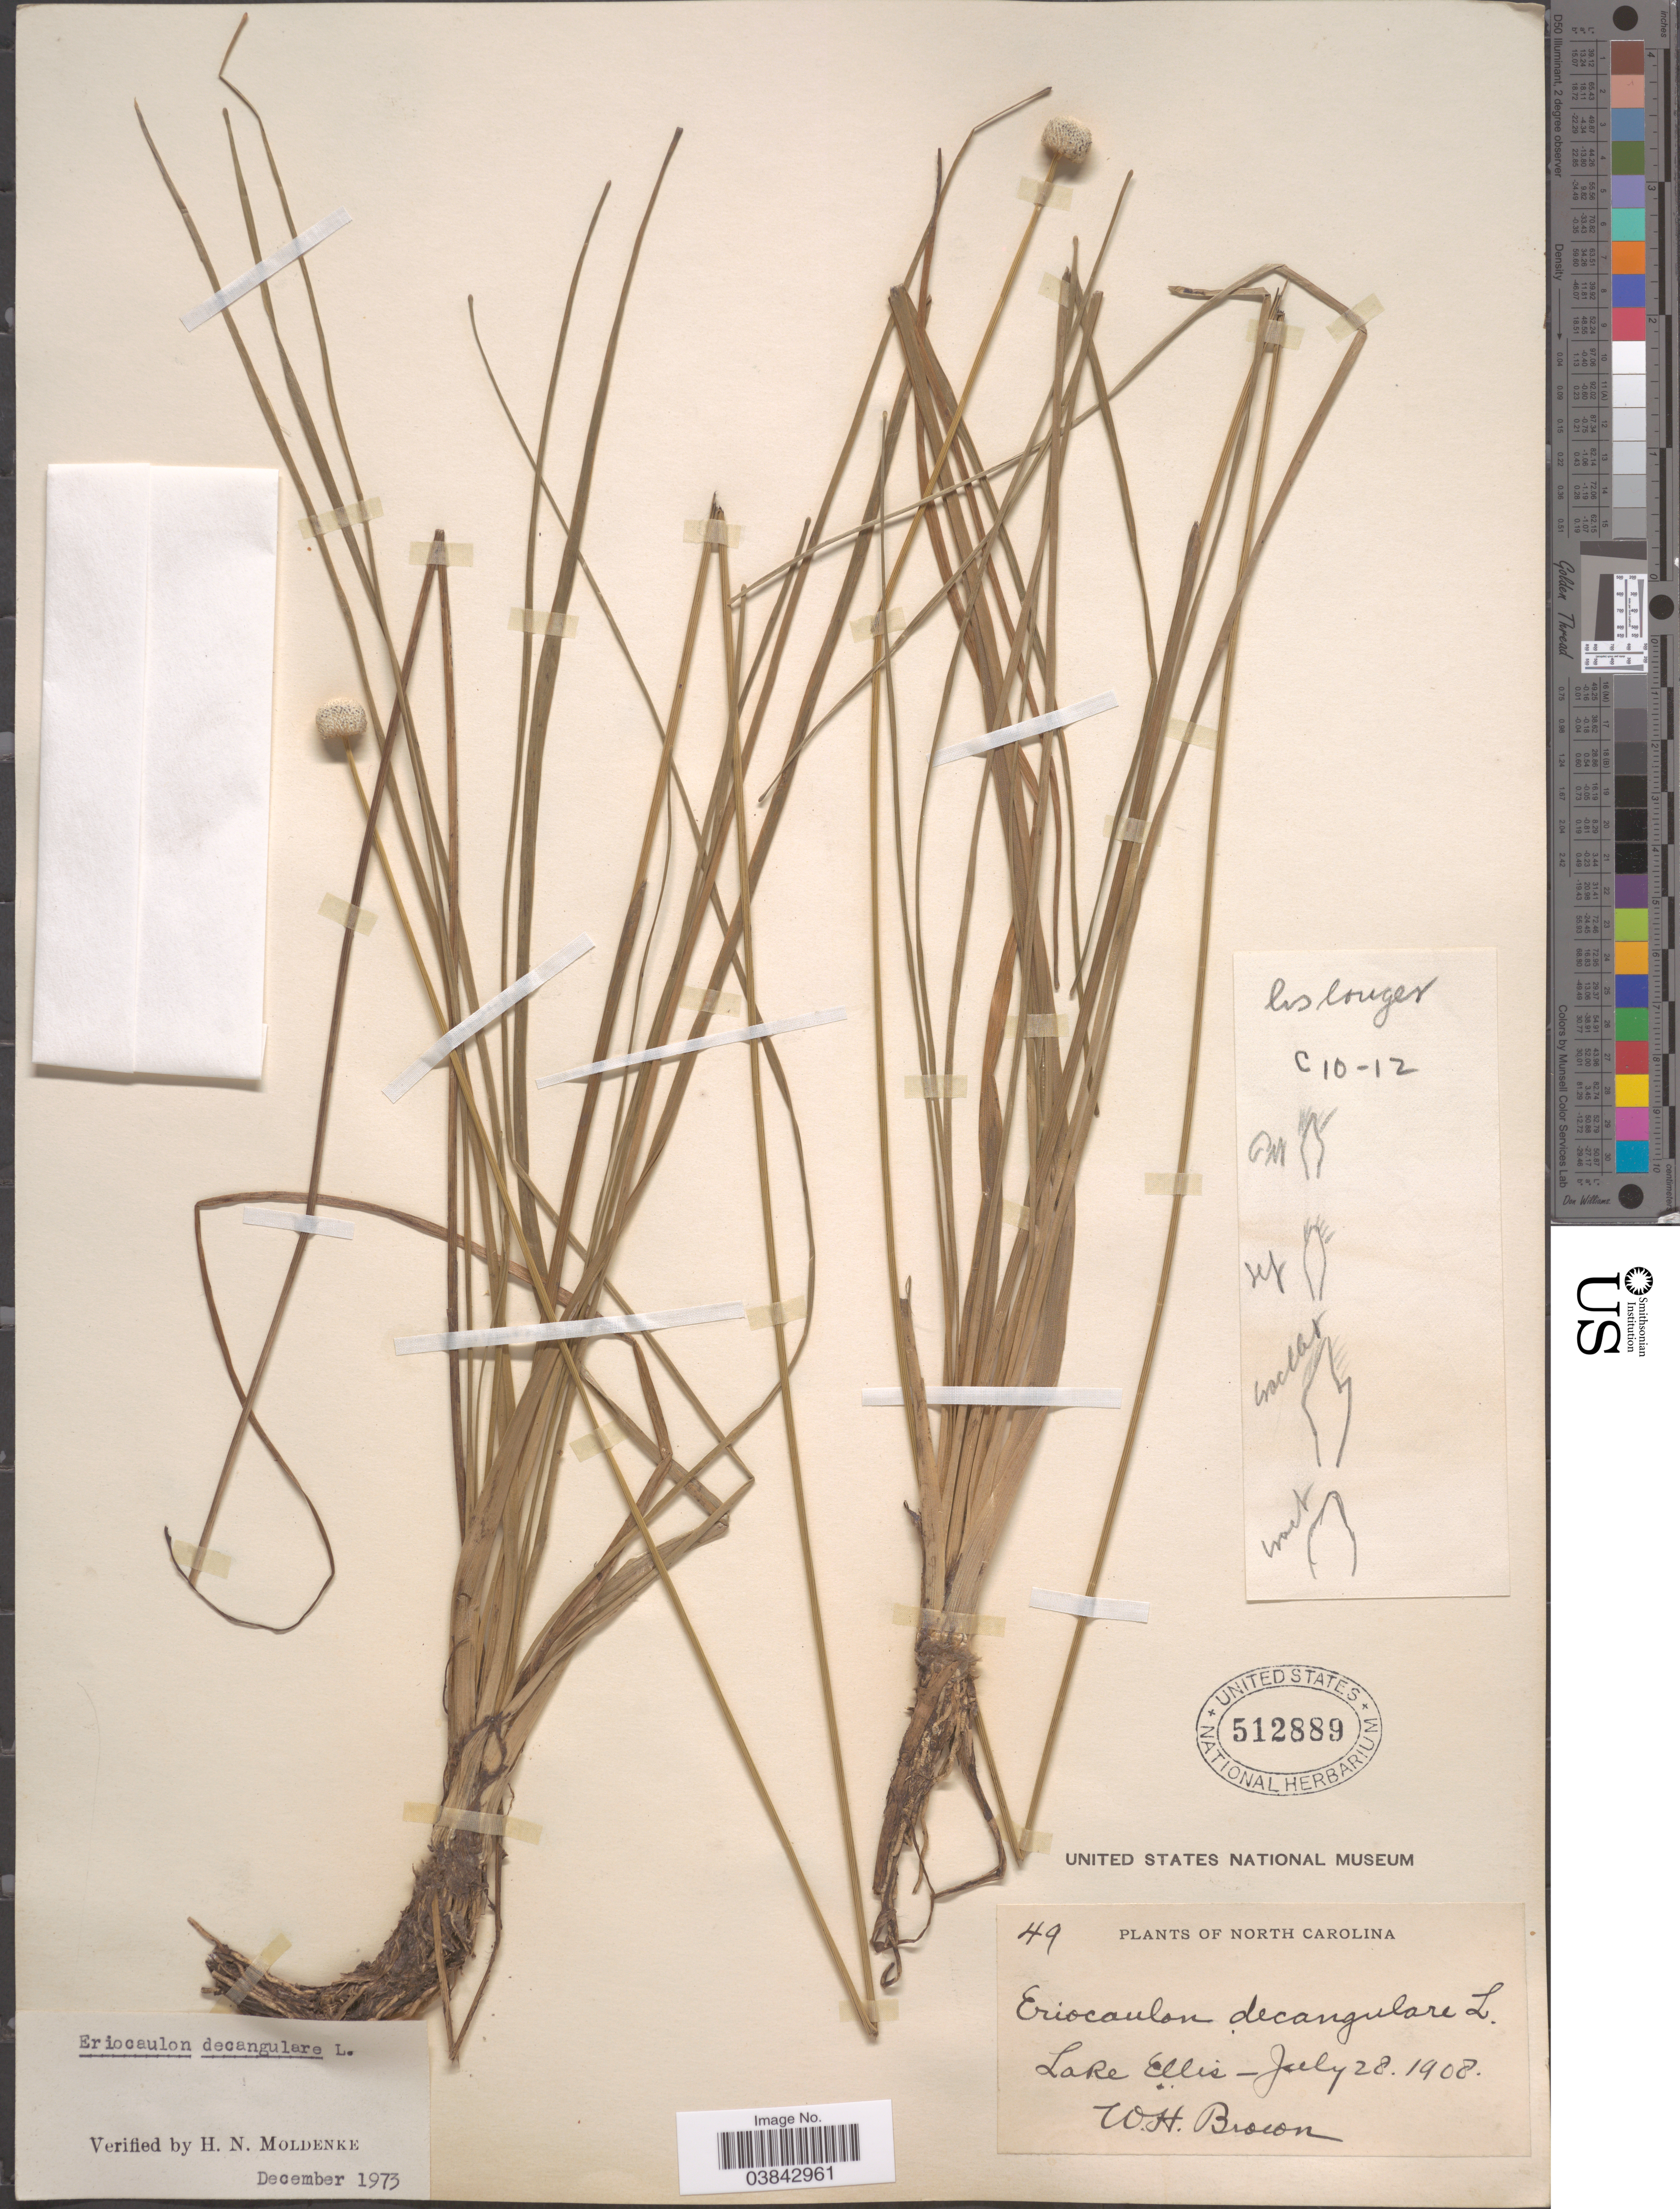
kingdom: Plantae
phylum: Tracheophyta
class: Liliopsida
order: Poales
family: Eriocaulaceae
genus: Eriocaulon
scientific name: Eriocaulon decangulare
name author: L.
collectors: W. H. Brown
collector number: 49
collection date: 1908-07-28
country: United States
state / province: North Carolina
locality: Lake Ellis.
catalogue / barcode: US 512889